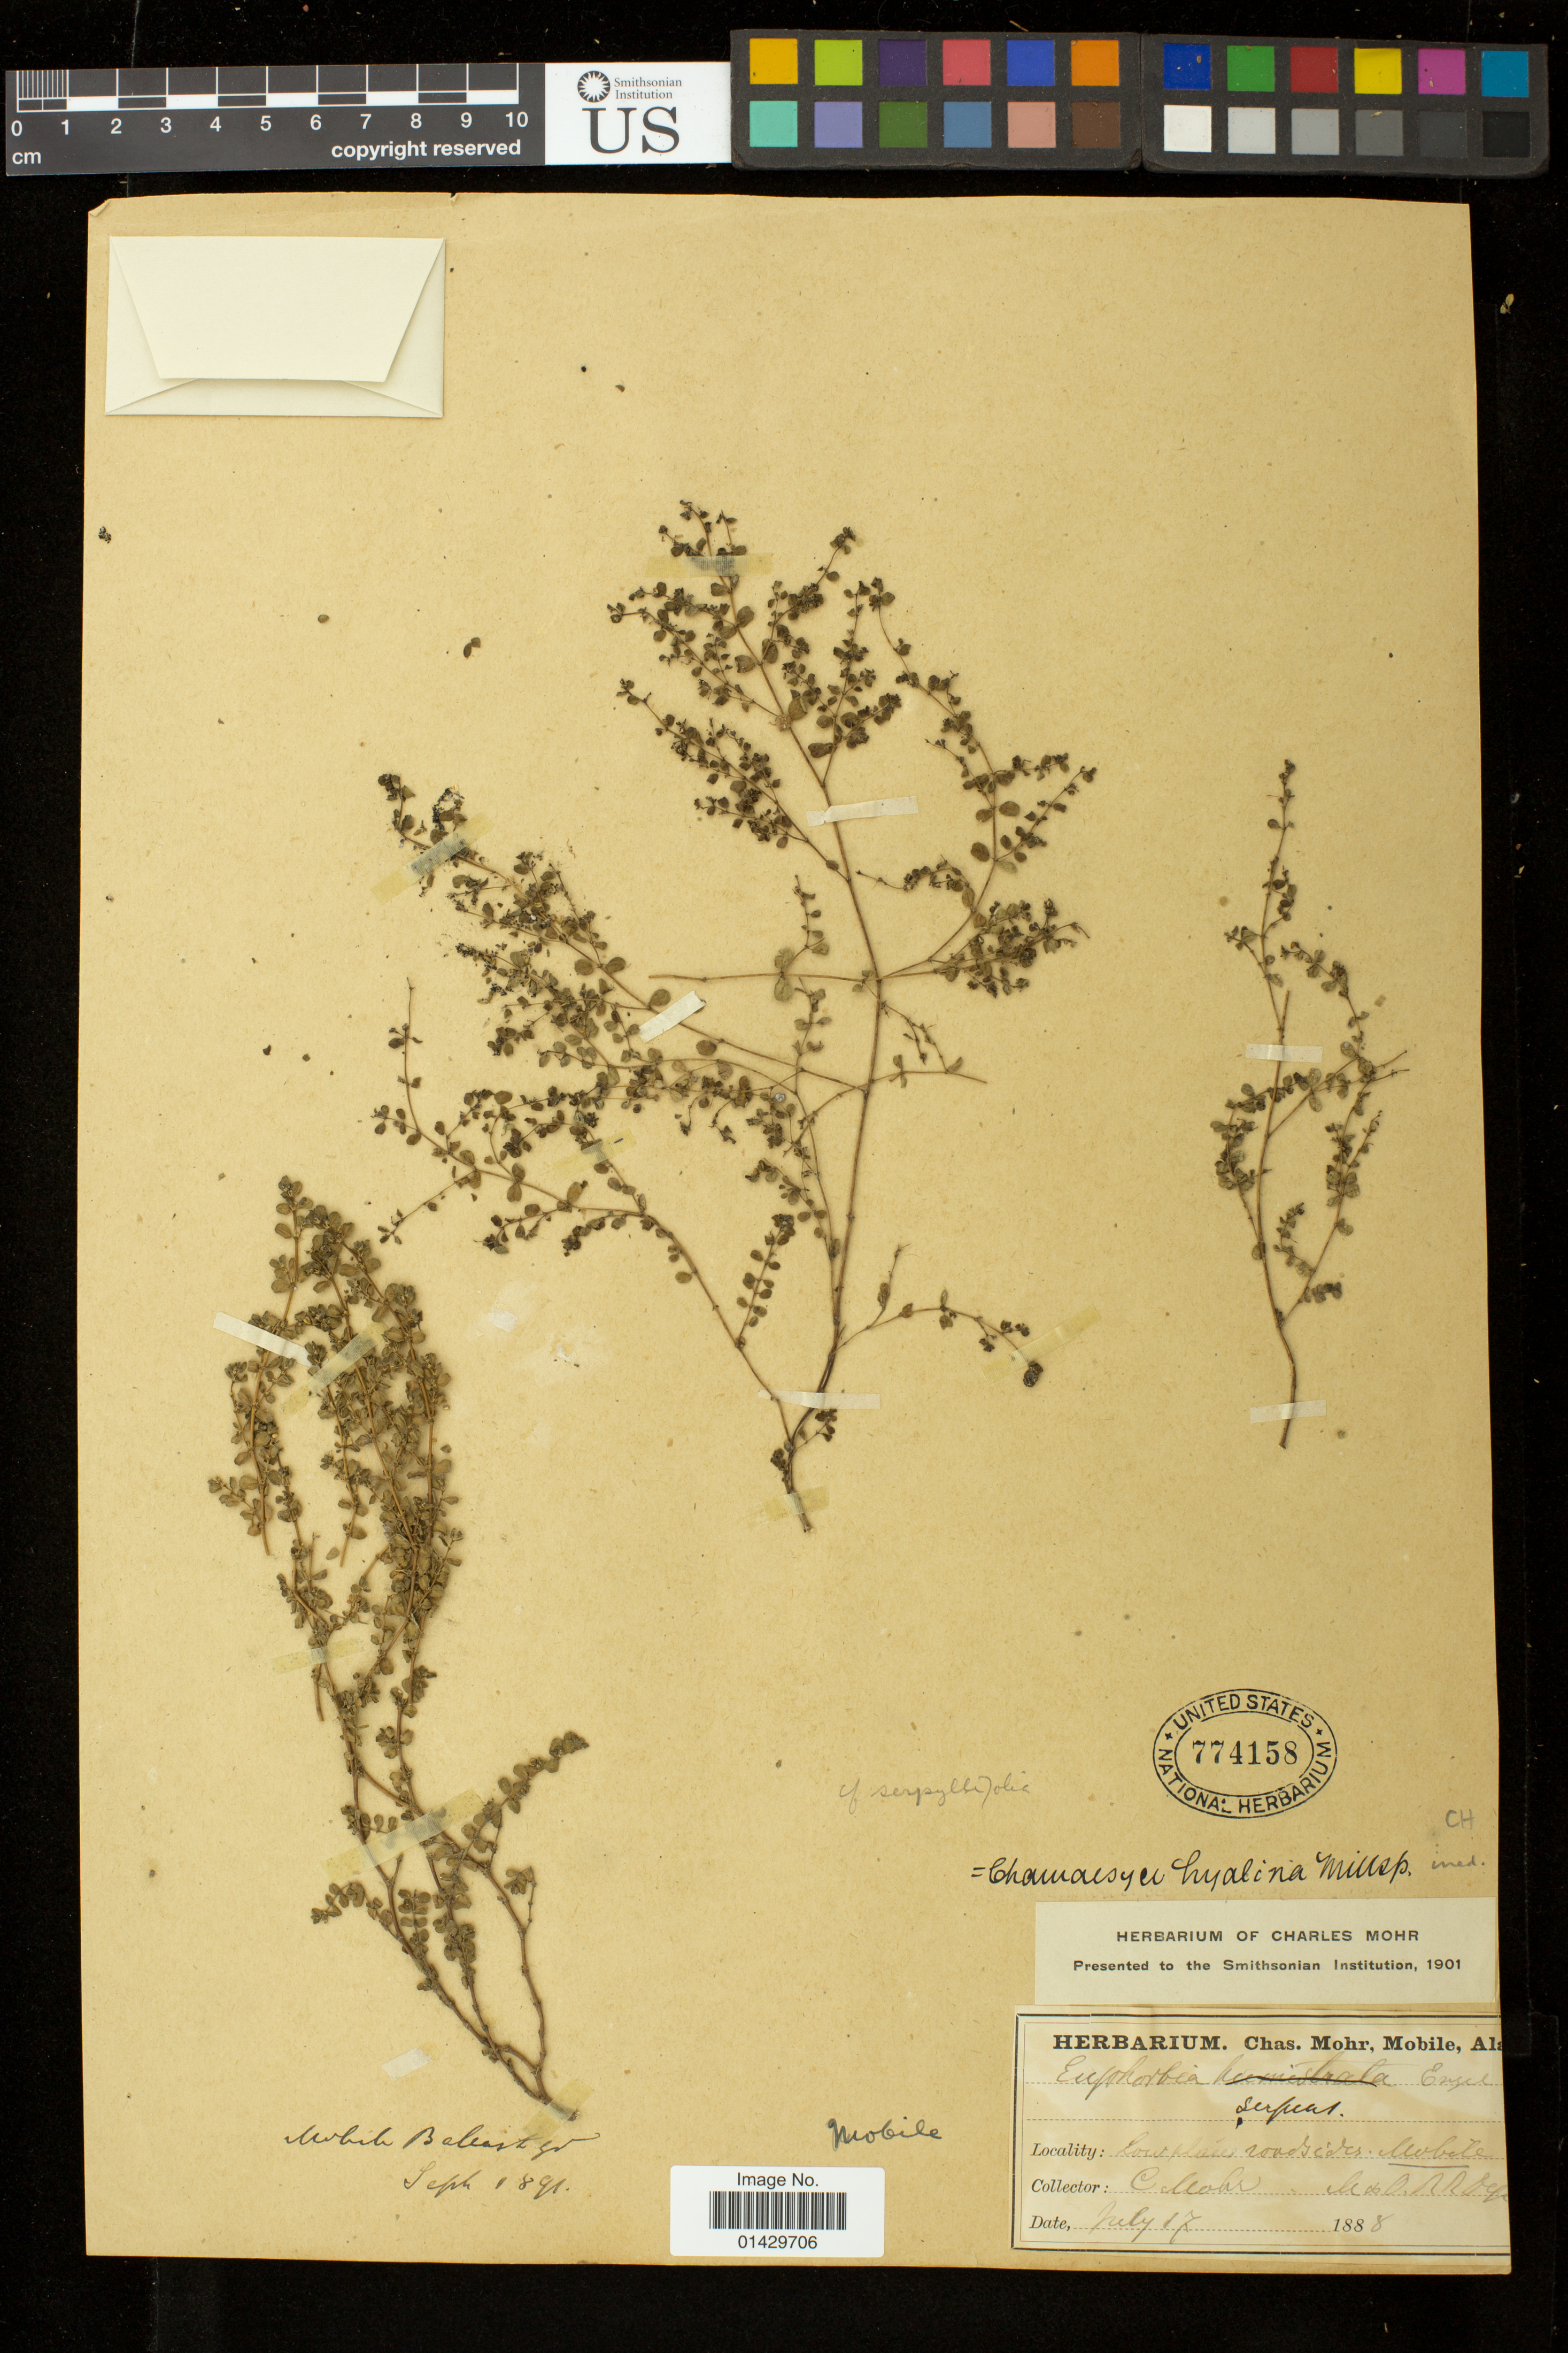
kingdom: Plantae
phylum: Tracheophyta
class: Magnoliopsida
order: Malpighiales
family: Euphorbiaceae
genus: Euphorbia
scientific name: Euphorbia sp.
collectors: C. T. Mohr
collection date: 1888-07-17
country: United States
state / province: Alabama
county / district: Mobile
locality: Mobile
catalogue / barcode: US 774158